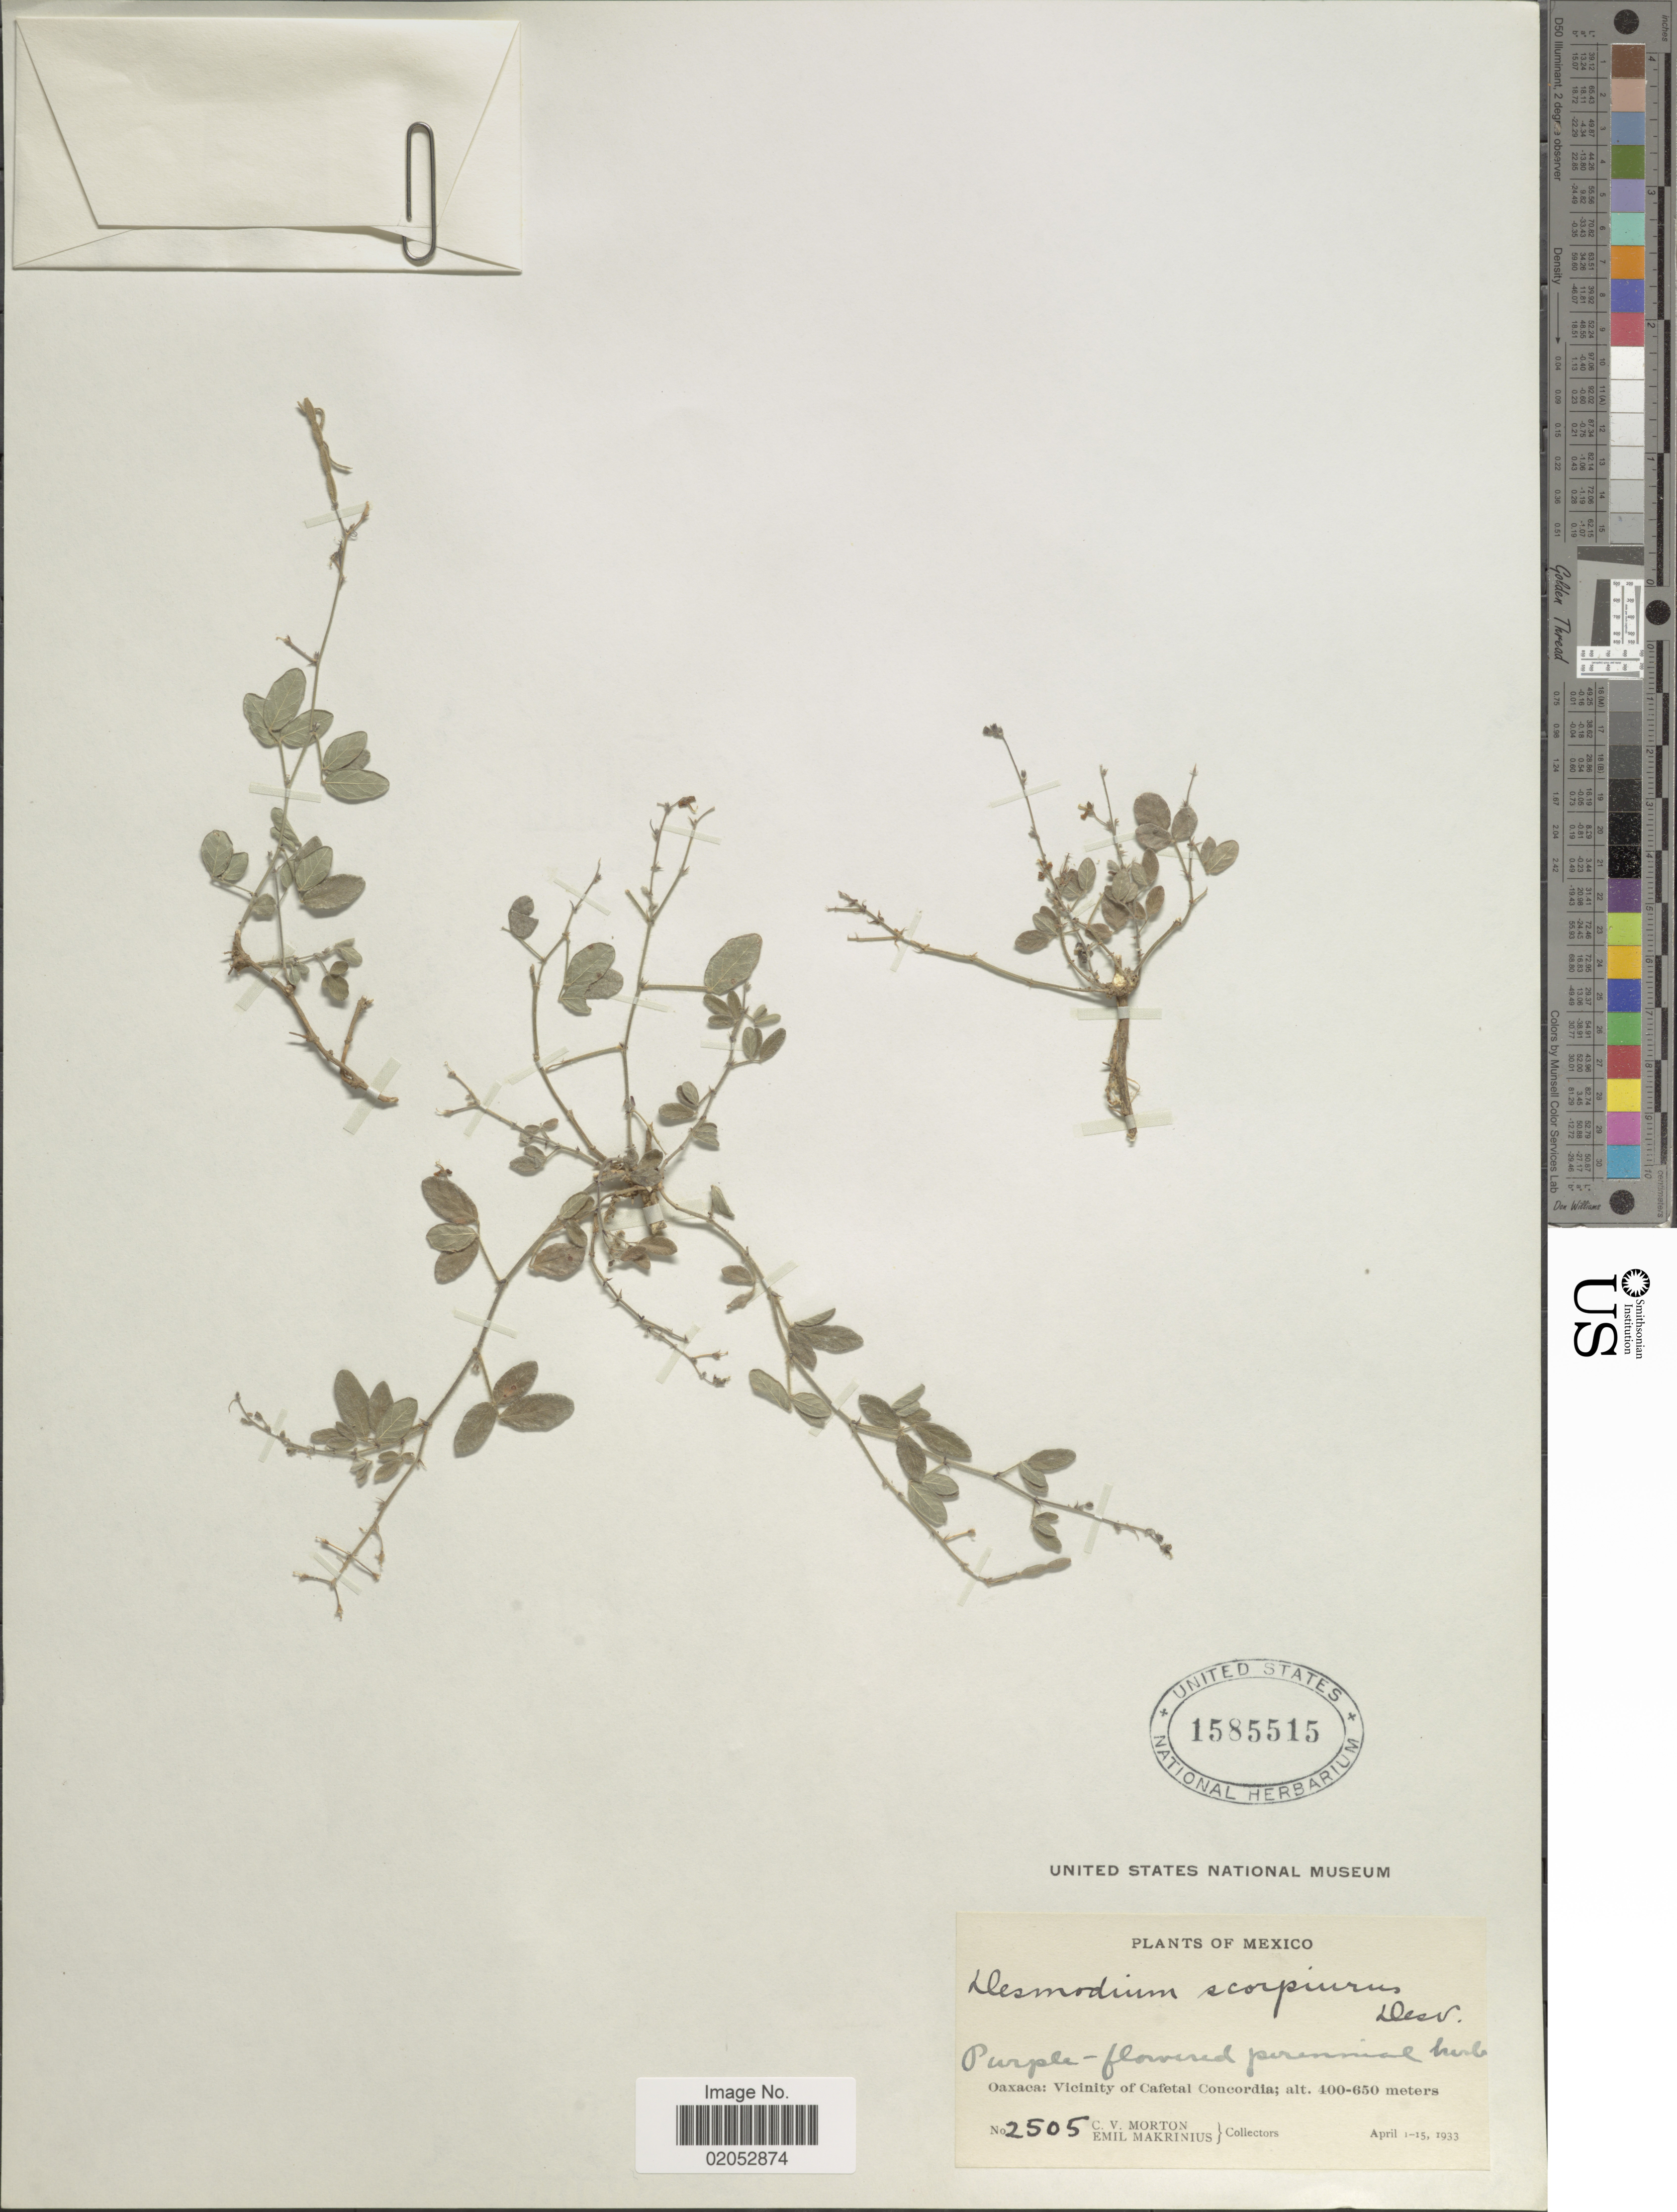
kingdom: Plantae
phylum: Tracheophyta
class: Magnoliopsida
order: Fabales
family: Fabaceae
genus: Desmodium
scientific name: Desmodium scorpiurus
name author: (Sw.) Desv. ex DC.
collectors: C. V. Morton & E. Makrinius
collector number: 2505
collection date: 1933-04-01/1933-04-15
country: Mexico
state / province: Oaxaca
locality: Vicinity of Cafetal Concordia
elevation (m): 400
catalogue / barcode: US 1585515